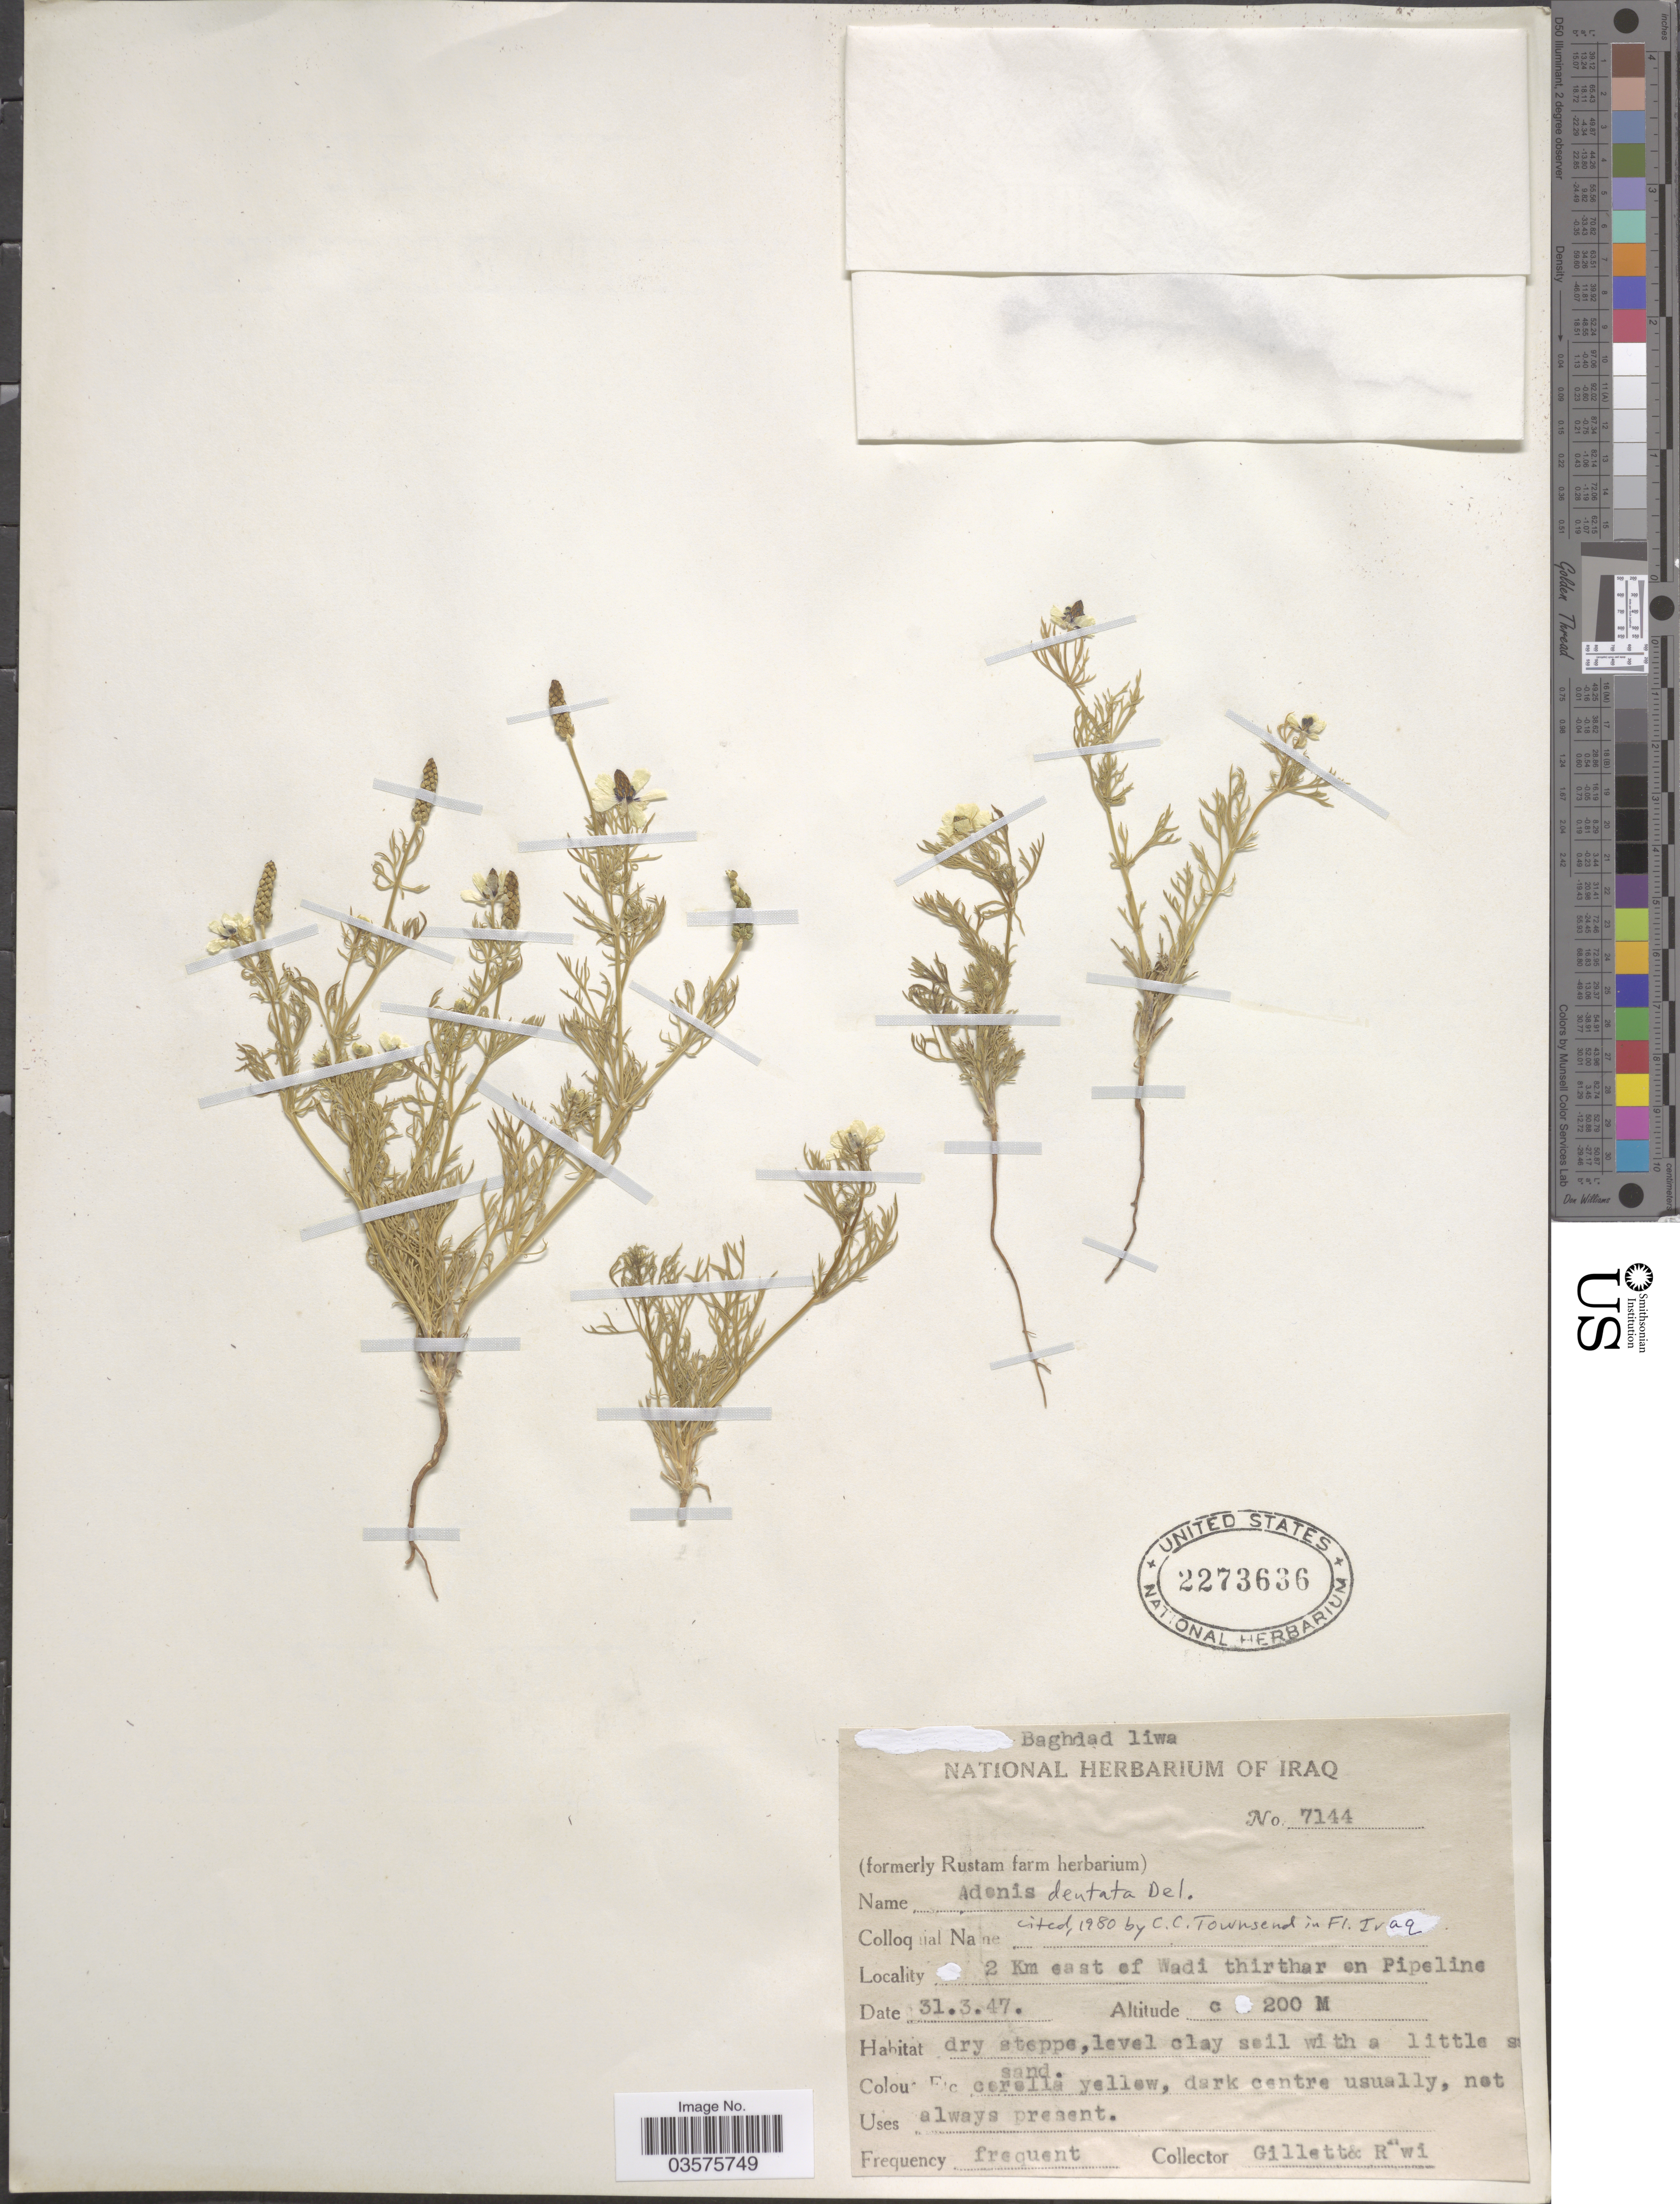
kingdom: Plantae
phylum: Tracheophyta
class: Magnoliopsida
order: Ranunculales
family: Ranunculaceae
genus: Adonis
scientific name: Adonis dentata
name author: Delile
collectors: Gillett, -- & -. Rawi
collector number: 7144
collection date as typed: Transcribed d/m/y: 31/3/47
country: Iraq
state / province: Baghdad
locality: Baghdad liwa. 2 Km east of Wadi thirthar on Pipeline.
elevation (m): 200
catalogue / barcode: US 2273636